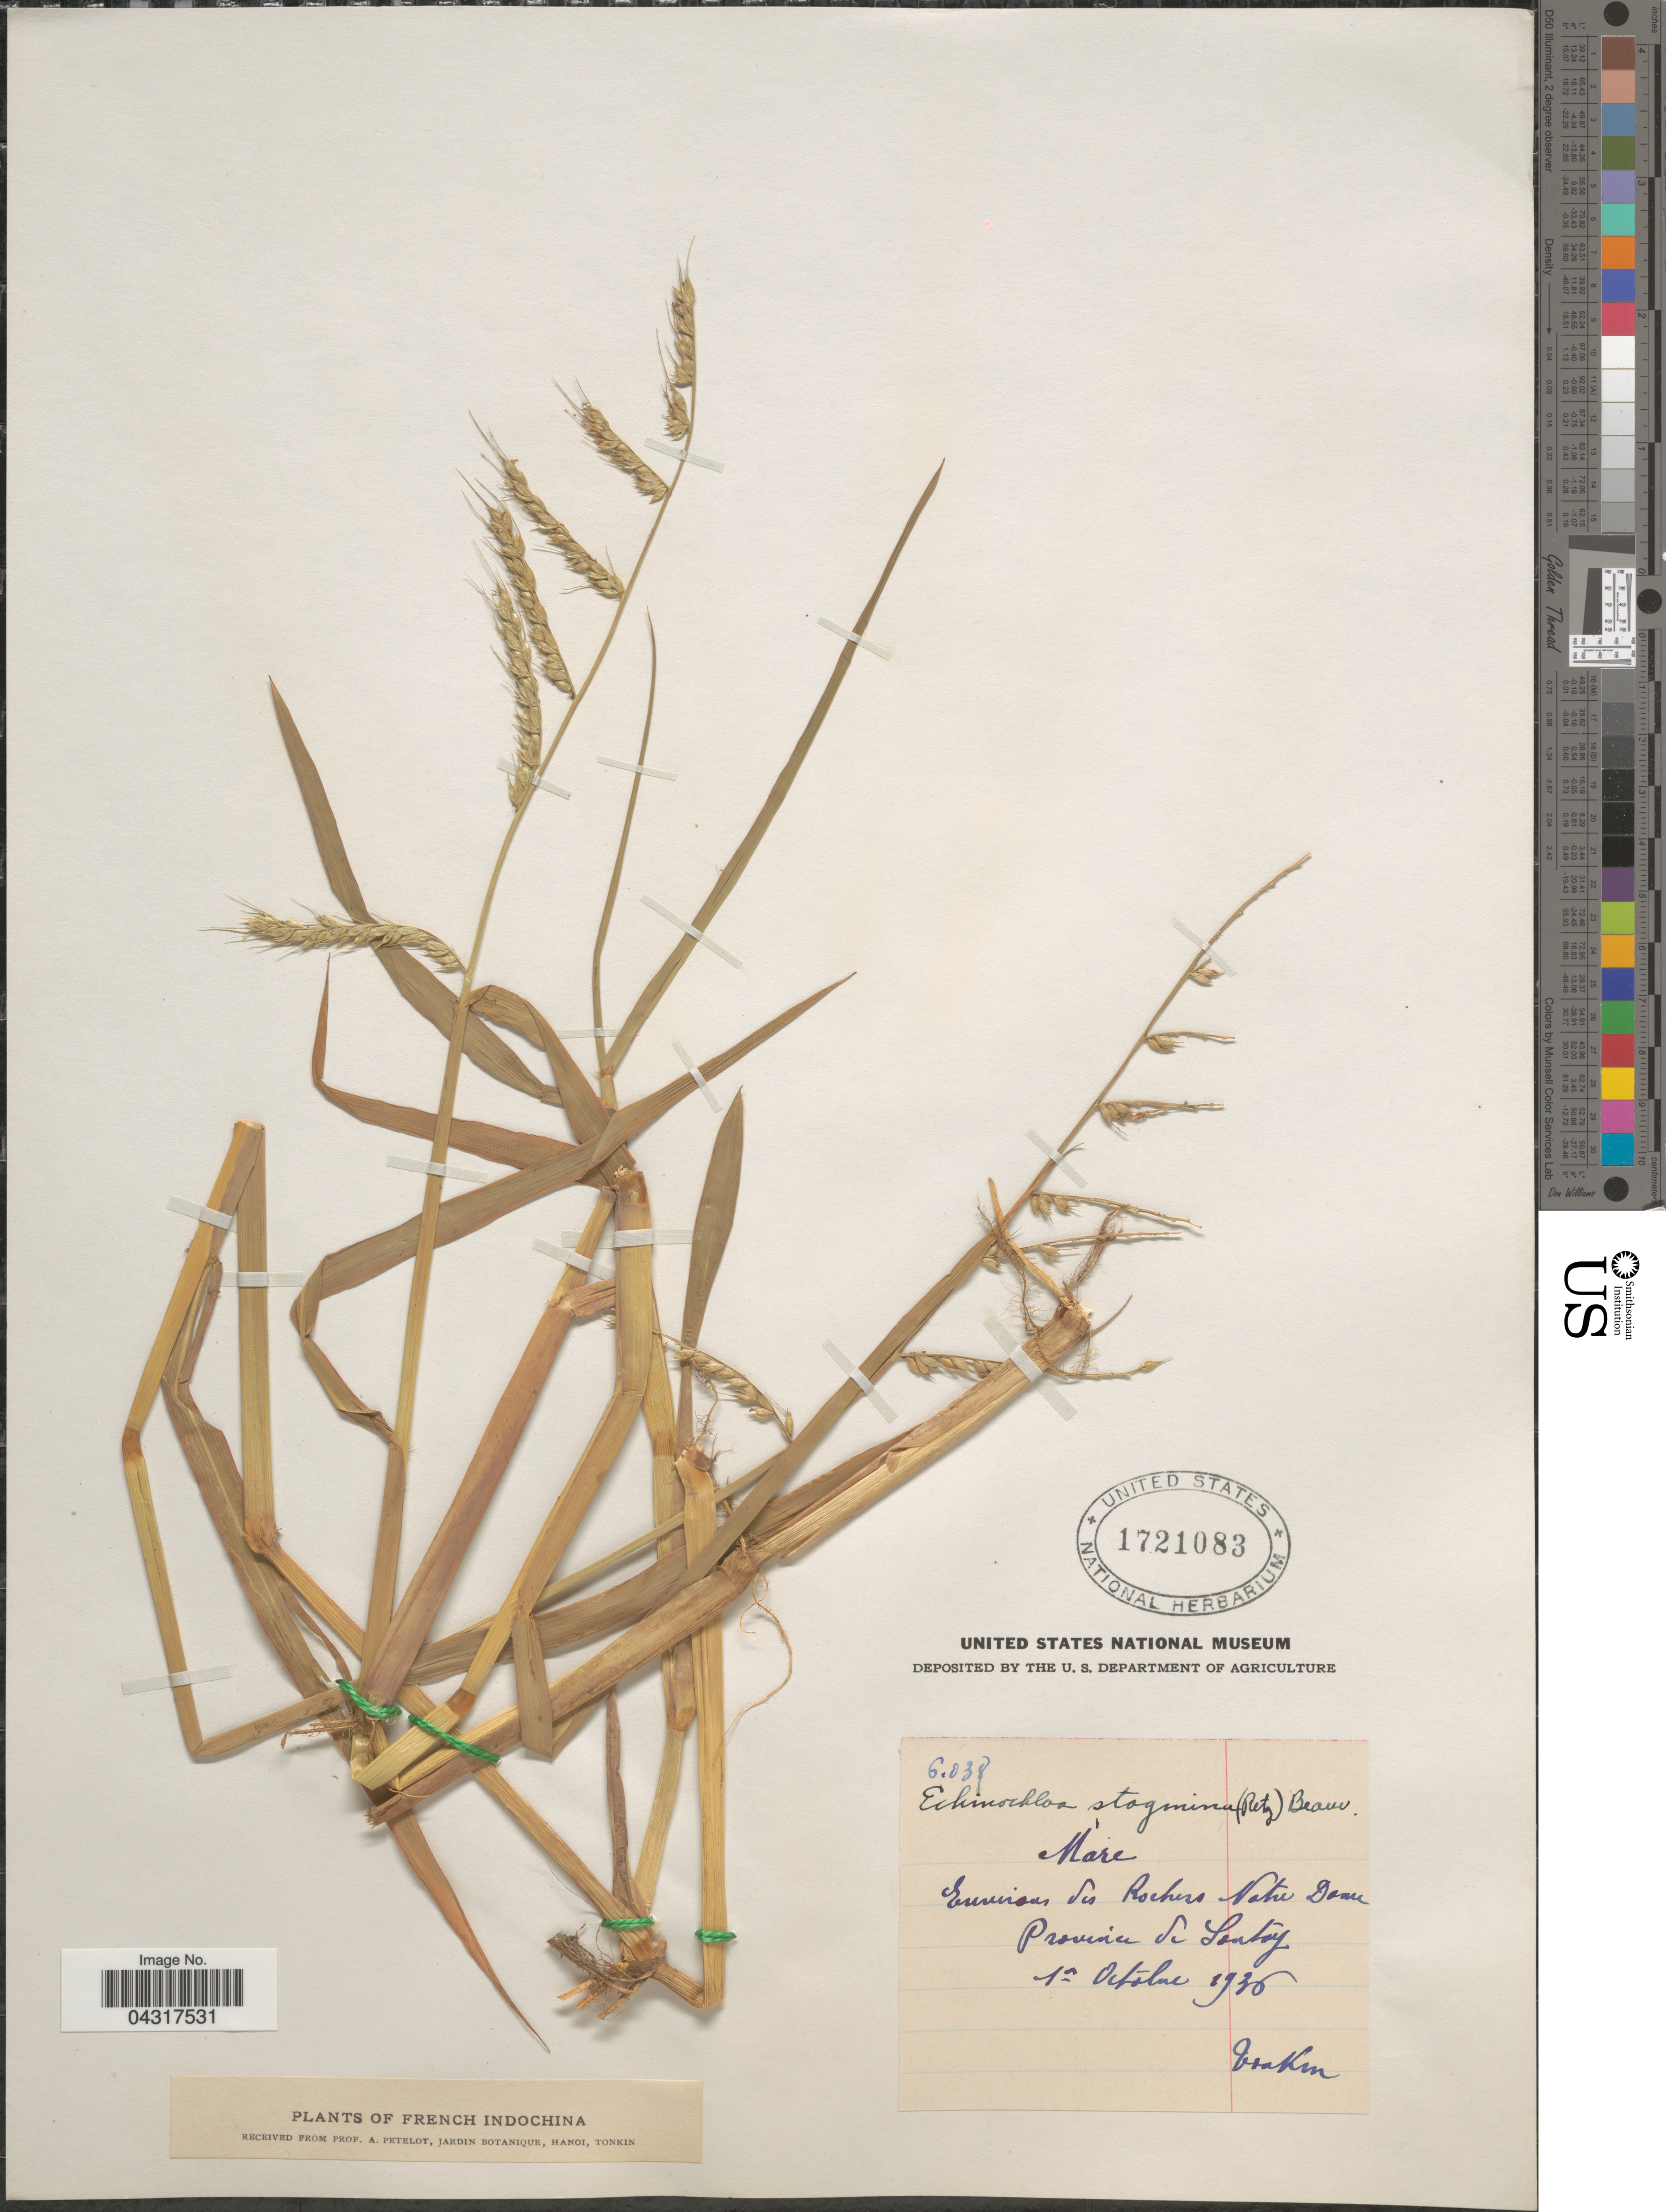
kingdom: Plantae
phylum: Tracheophyta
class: Liliopsida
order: Poales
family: Poaceae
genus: Echinochloa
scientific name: Echinochloa stagnina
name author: (Retz.) P. Beauv.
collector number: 6038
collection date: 1936-10-01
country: Vietnam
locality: French Indochina. Mare. Environs des Rochers Notre Dame. Province de Santoy. Tonkin.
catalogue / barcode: US 1721083